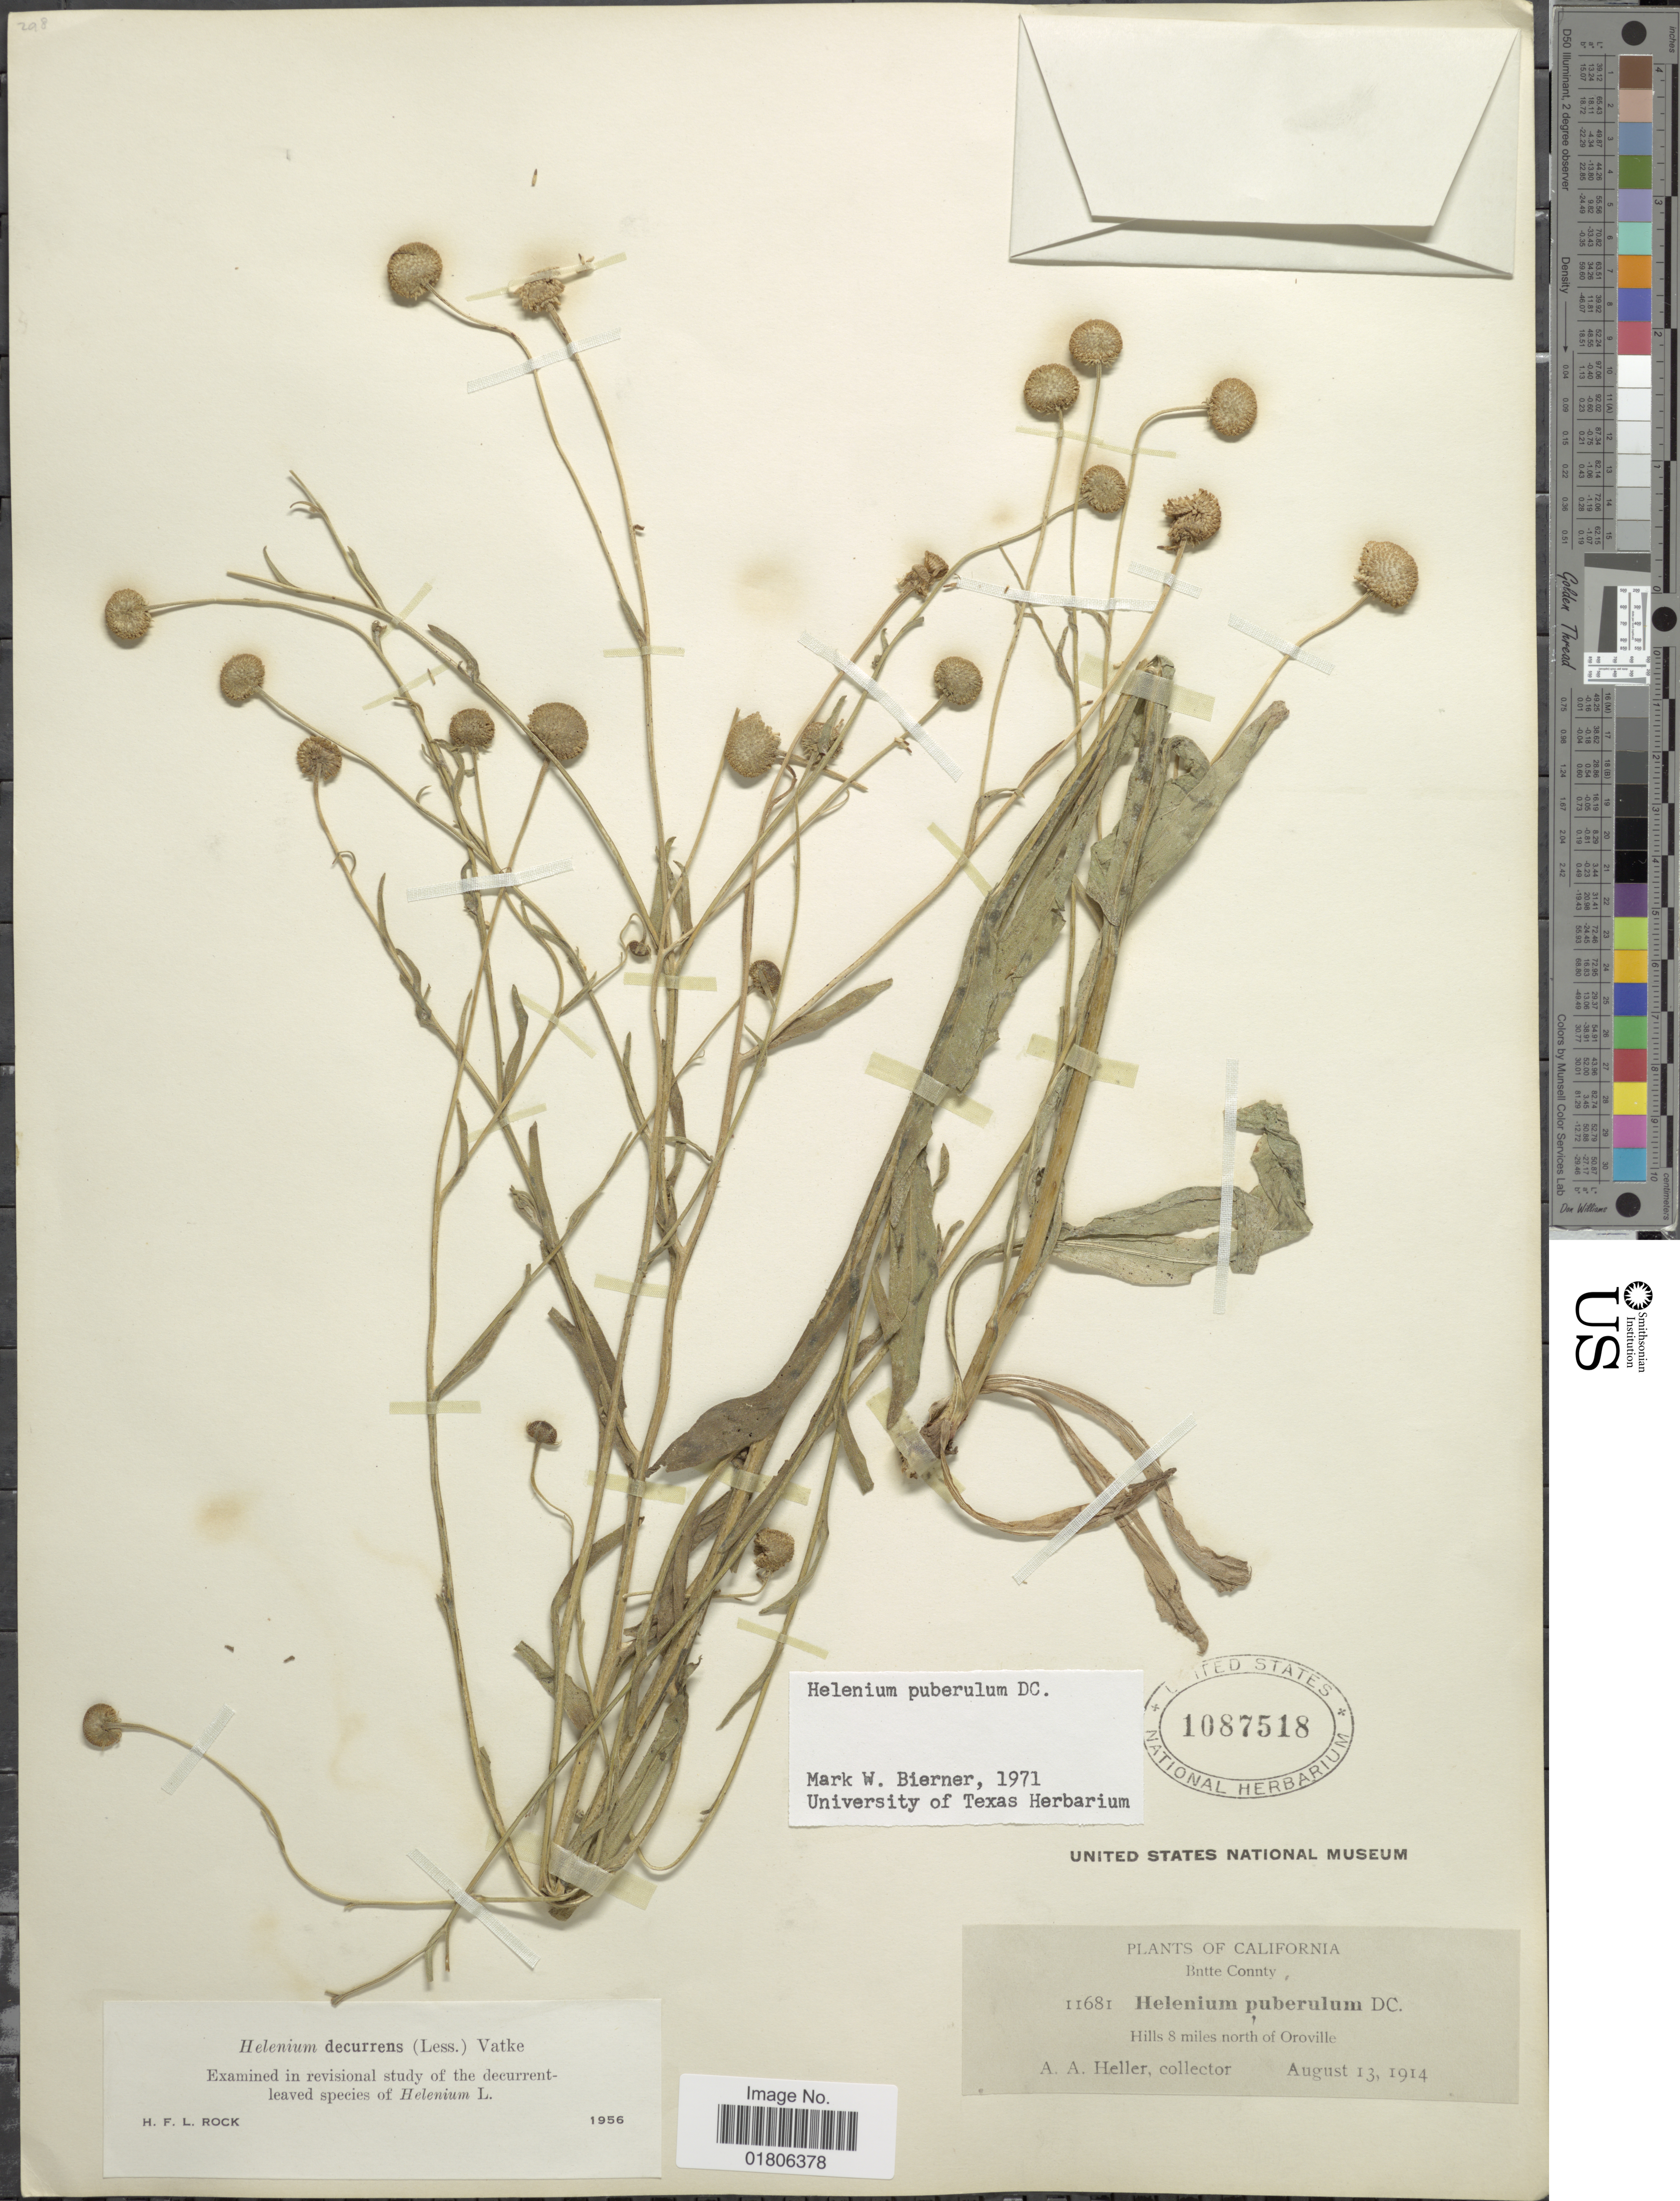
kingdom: Plantae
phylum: Tracheophyta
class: Magnoliopsida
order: Asterales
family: Asteraceae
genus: Helenium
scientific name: Helenium pinnatifidum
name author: (Schwein. ex Nutt.) Rydb.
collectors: A. A. Heller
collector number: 11681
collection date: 1914-08-13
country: United States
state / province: California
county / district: Butte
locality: Butte County, Hills 8 miles north of Oroville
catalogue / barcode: US 1087518